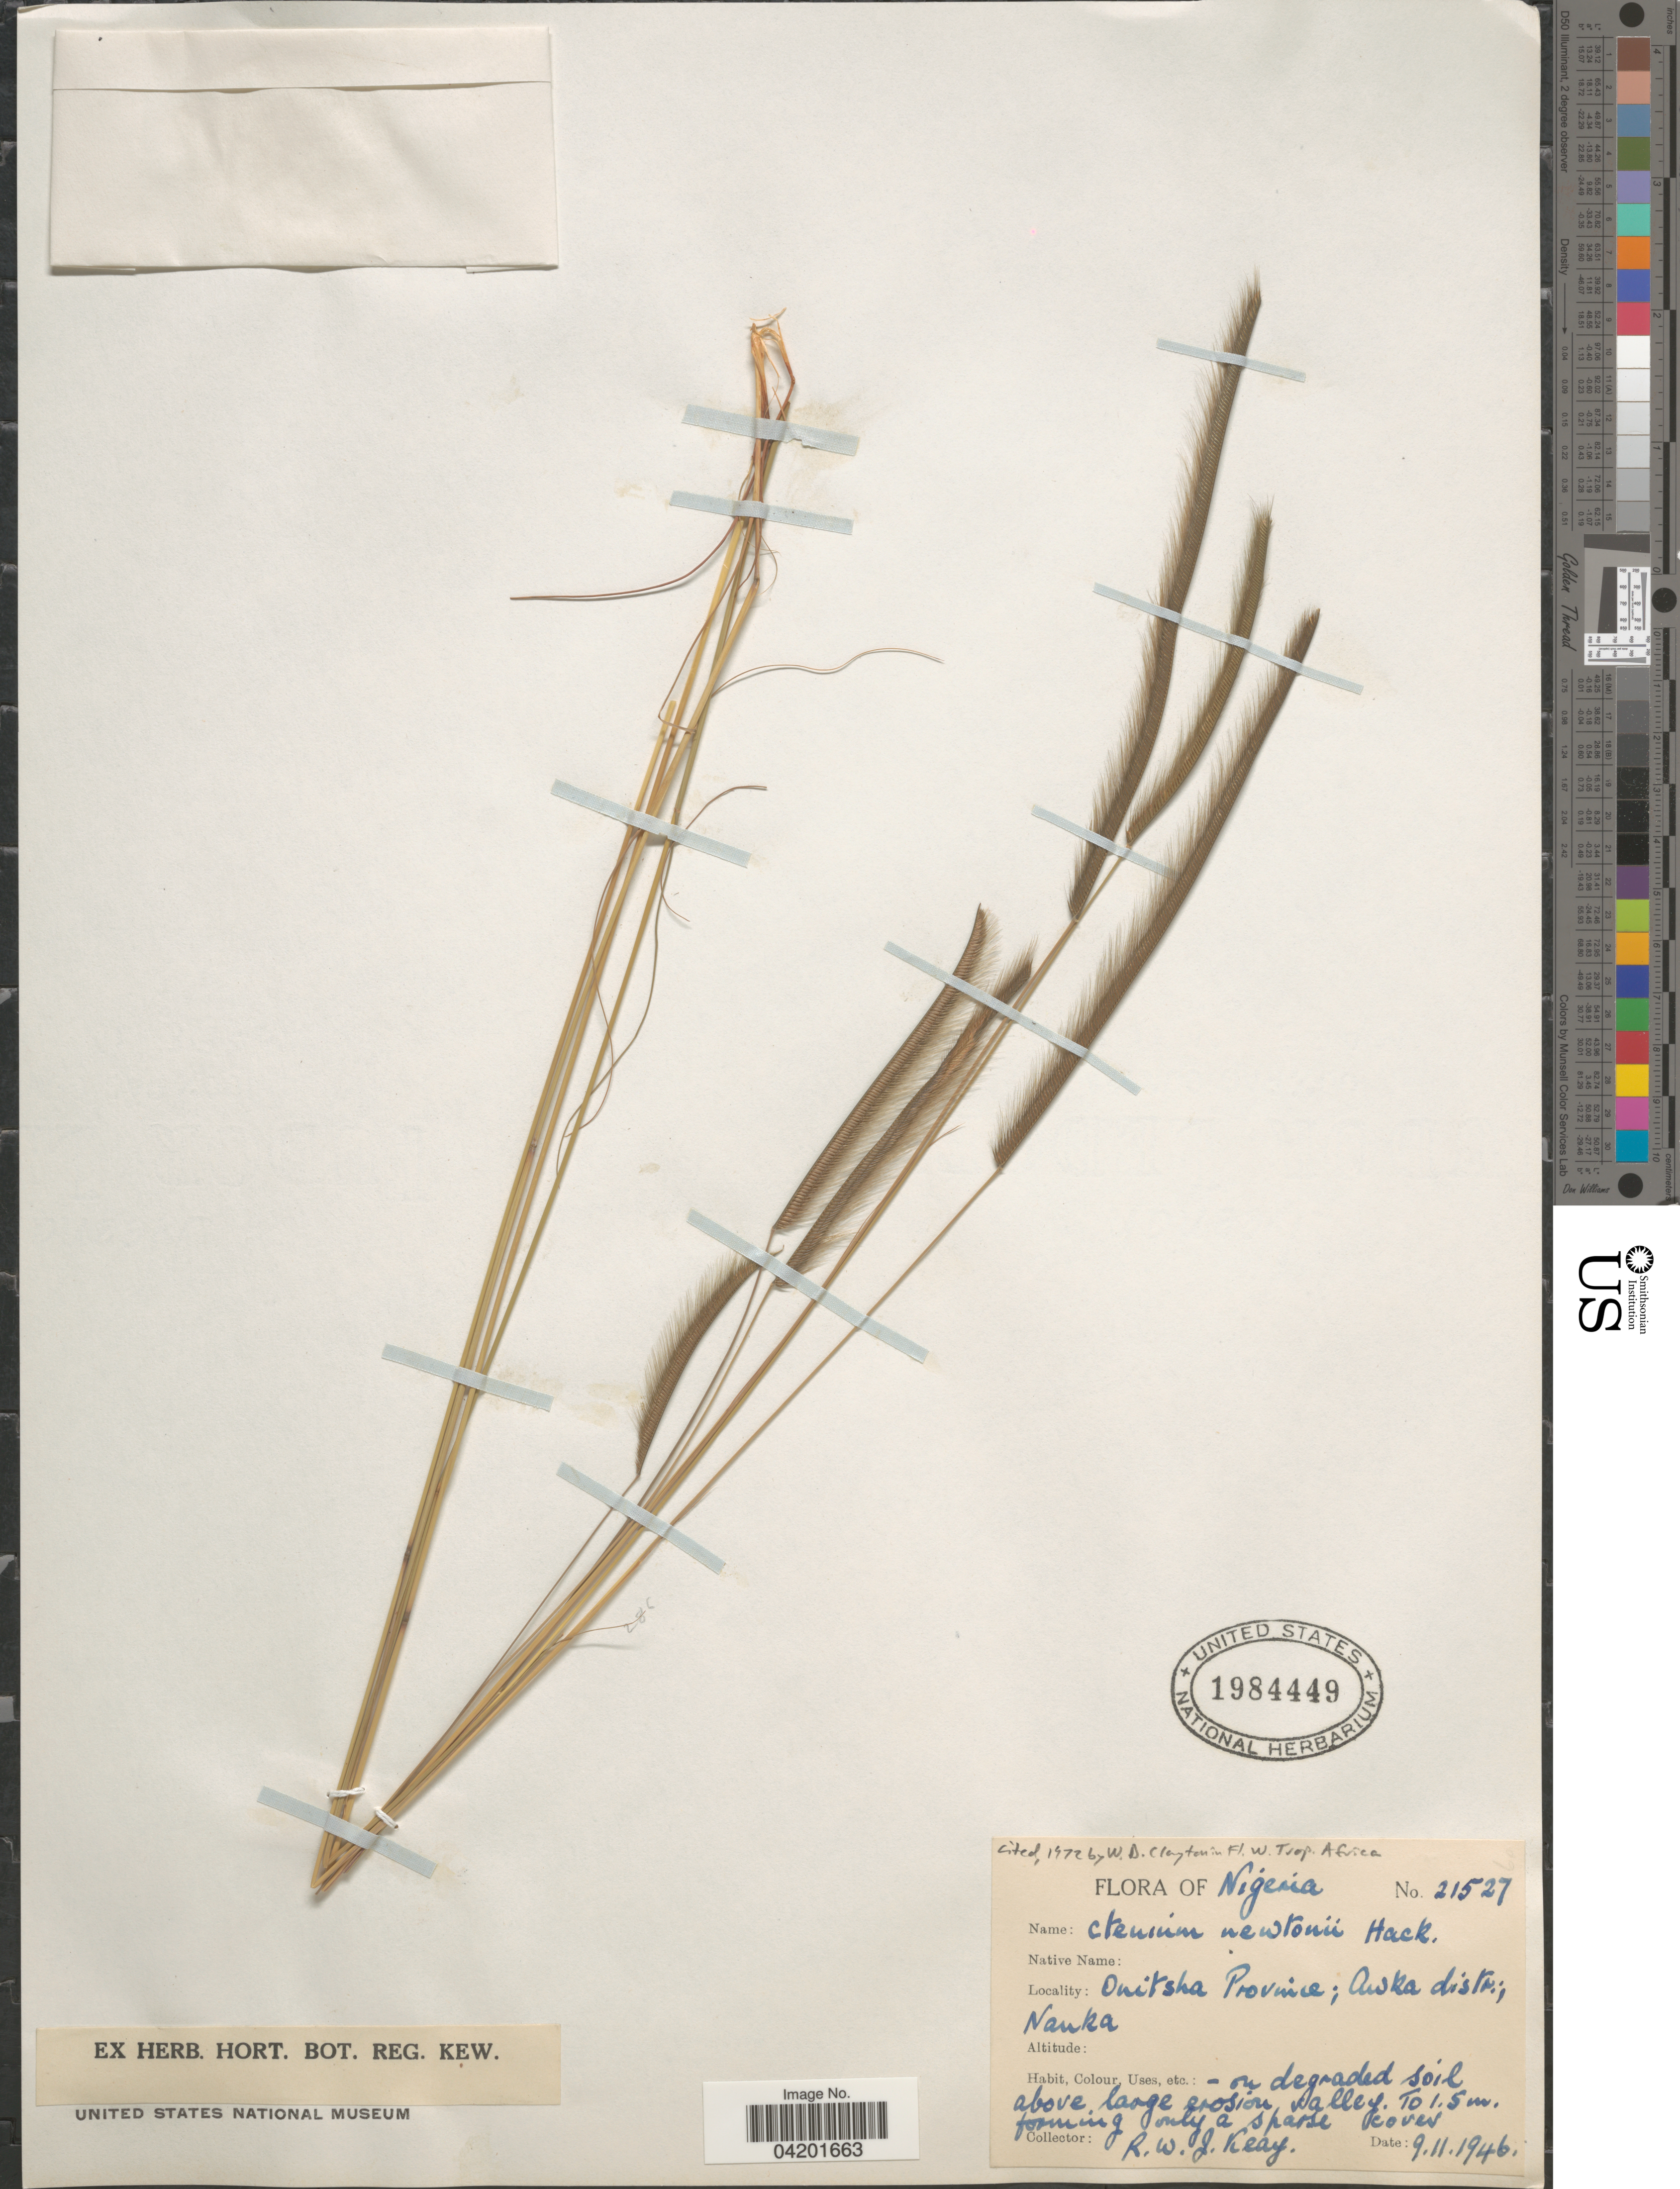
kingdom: Plantae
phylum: Tracheophyta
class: Liliopsida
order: Poales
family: Poaceae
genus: Ctenium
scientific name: Ctenium newtonii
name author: Hack.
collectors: R. W. Keay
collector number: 21527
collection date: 1946-11-09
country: Nigeria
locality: Onitsha Province; Awka distr.; Nanka.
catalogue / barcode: US 1984449